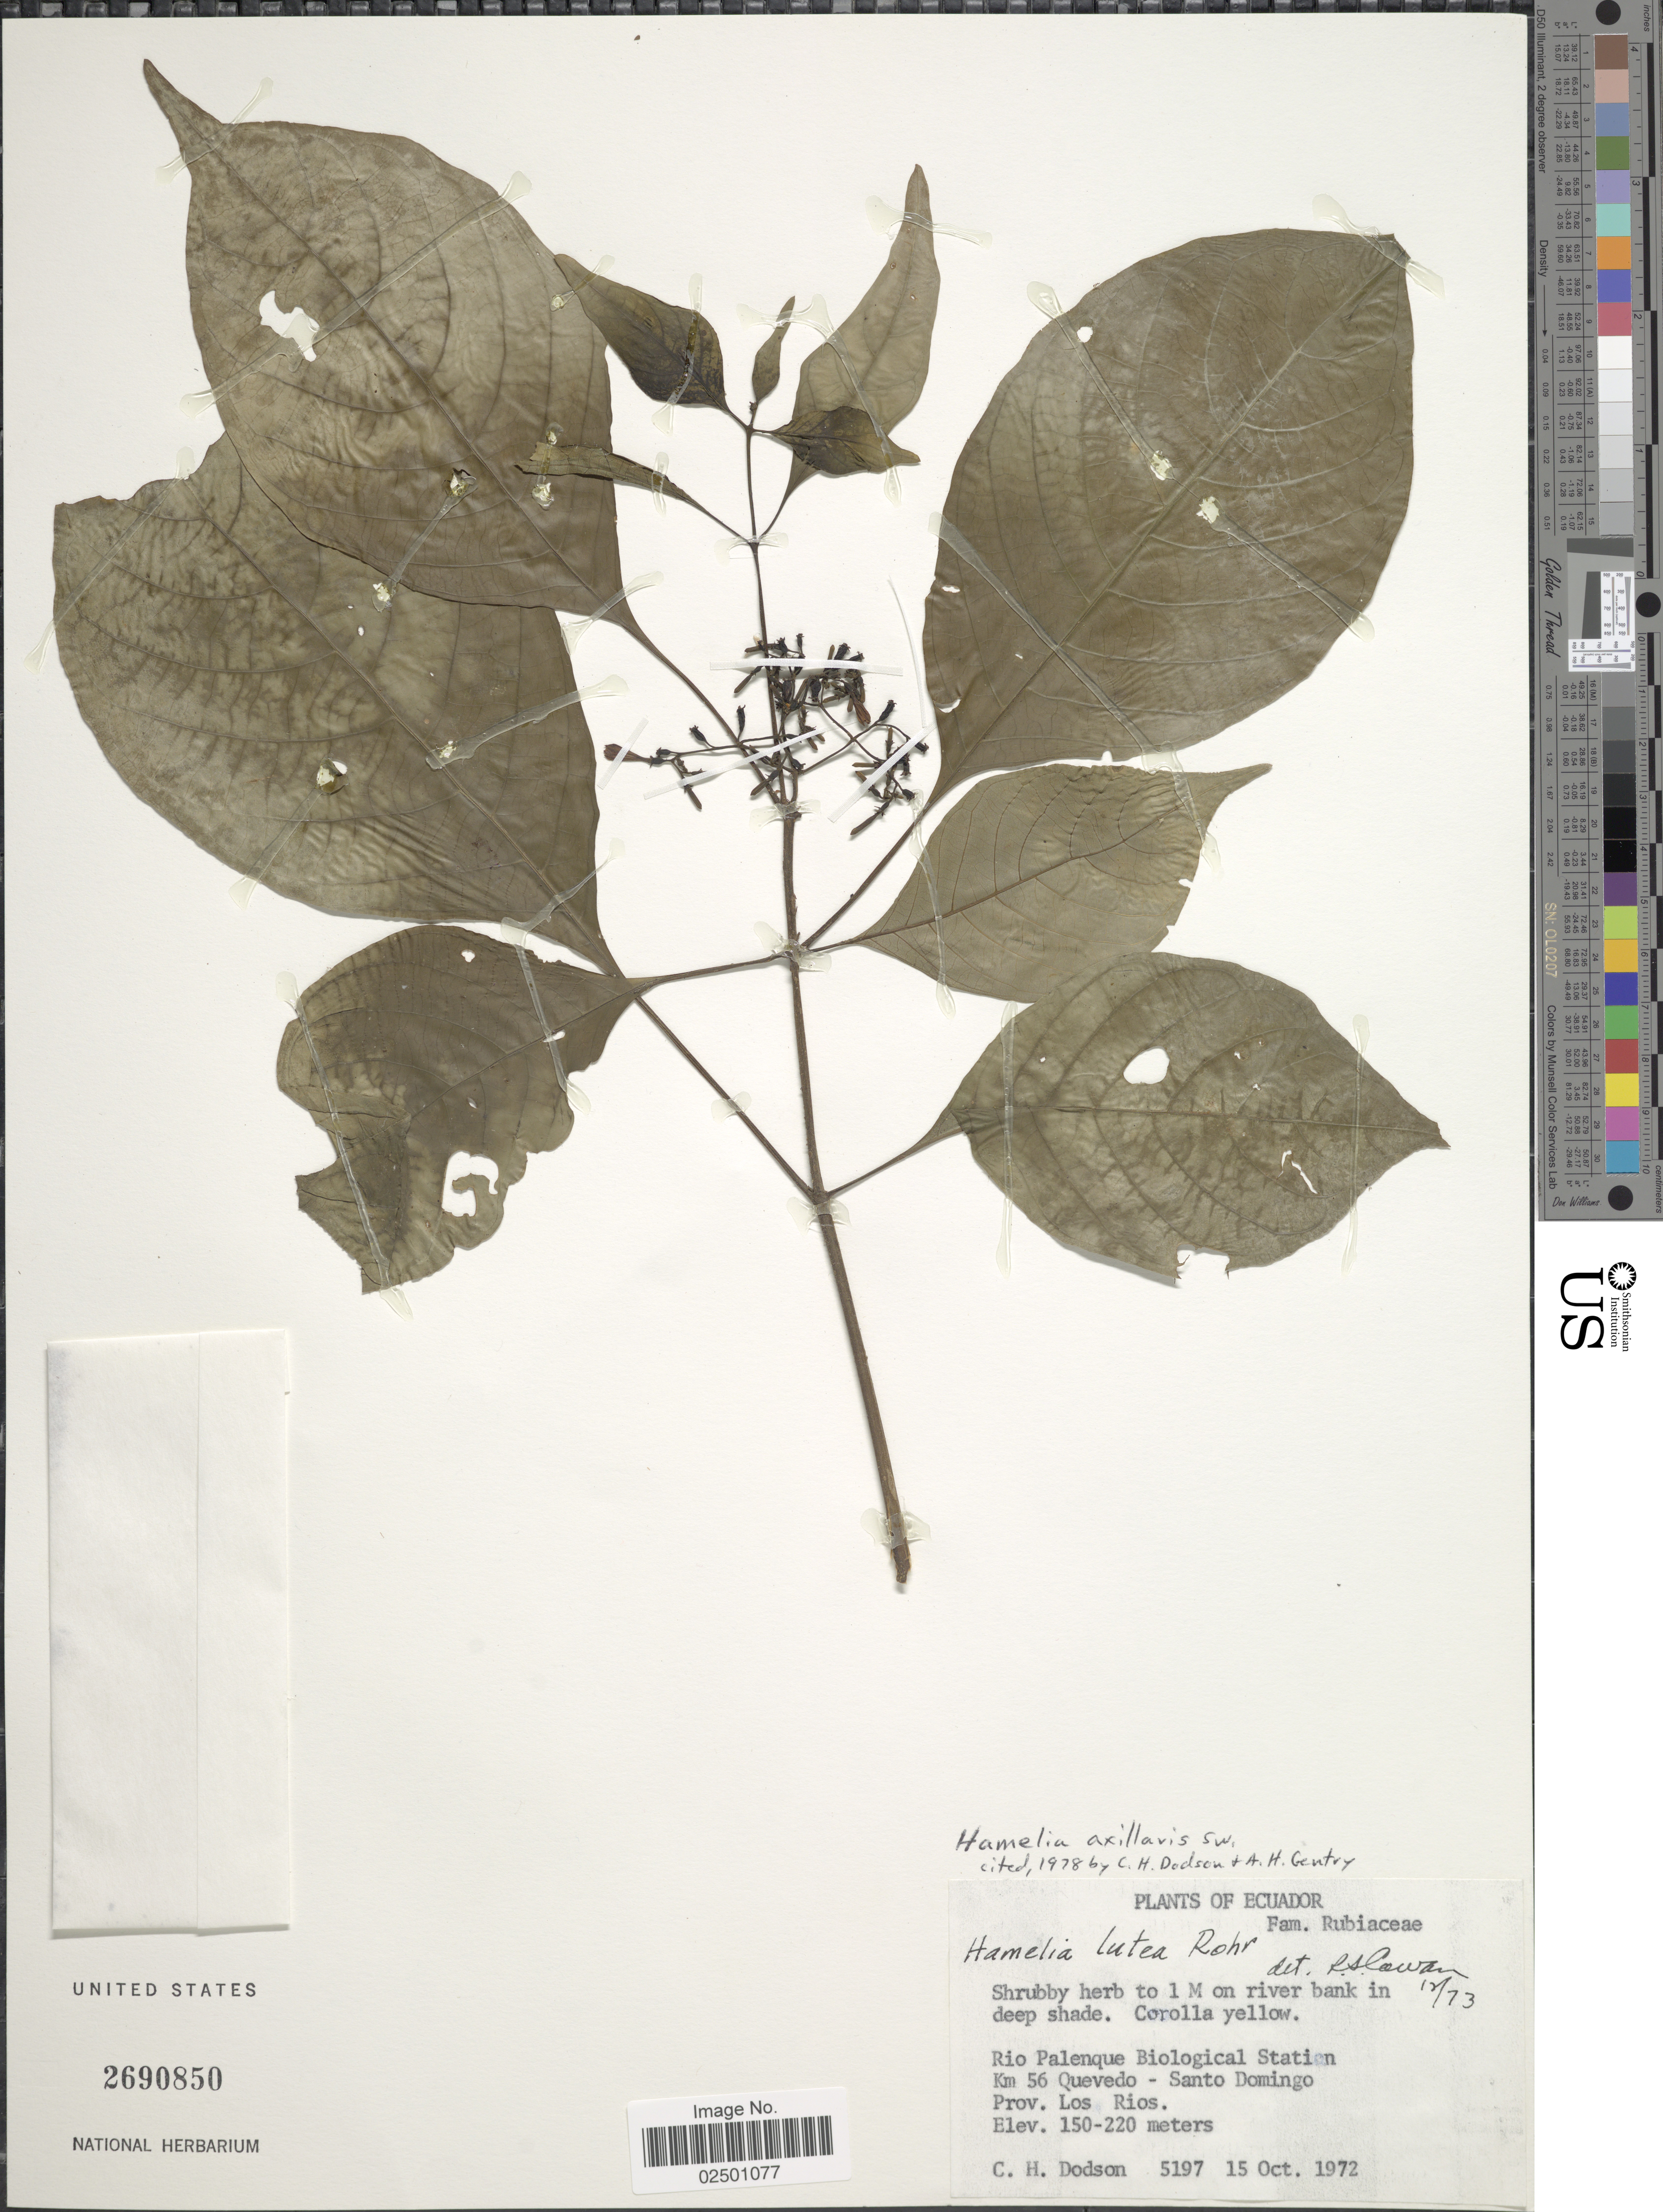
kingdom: Plantae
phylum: Tracheophyta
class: Magnoliopsida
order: Gentianales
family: Rubiaceae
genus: Hamelia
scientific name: Hamelia axillaris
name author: Sw.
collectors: C. H. Dodson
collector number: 5197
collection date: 1972-10-15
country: Ecuador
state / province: Los Ríos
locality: Rio Palenque Biological Station. Km 56 Quevedo - Santo Domingo. Prov. Los Rios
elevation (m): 150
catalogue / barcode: US 2690850